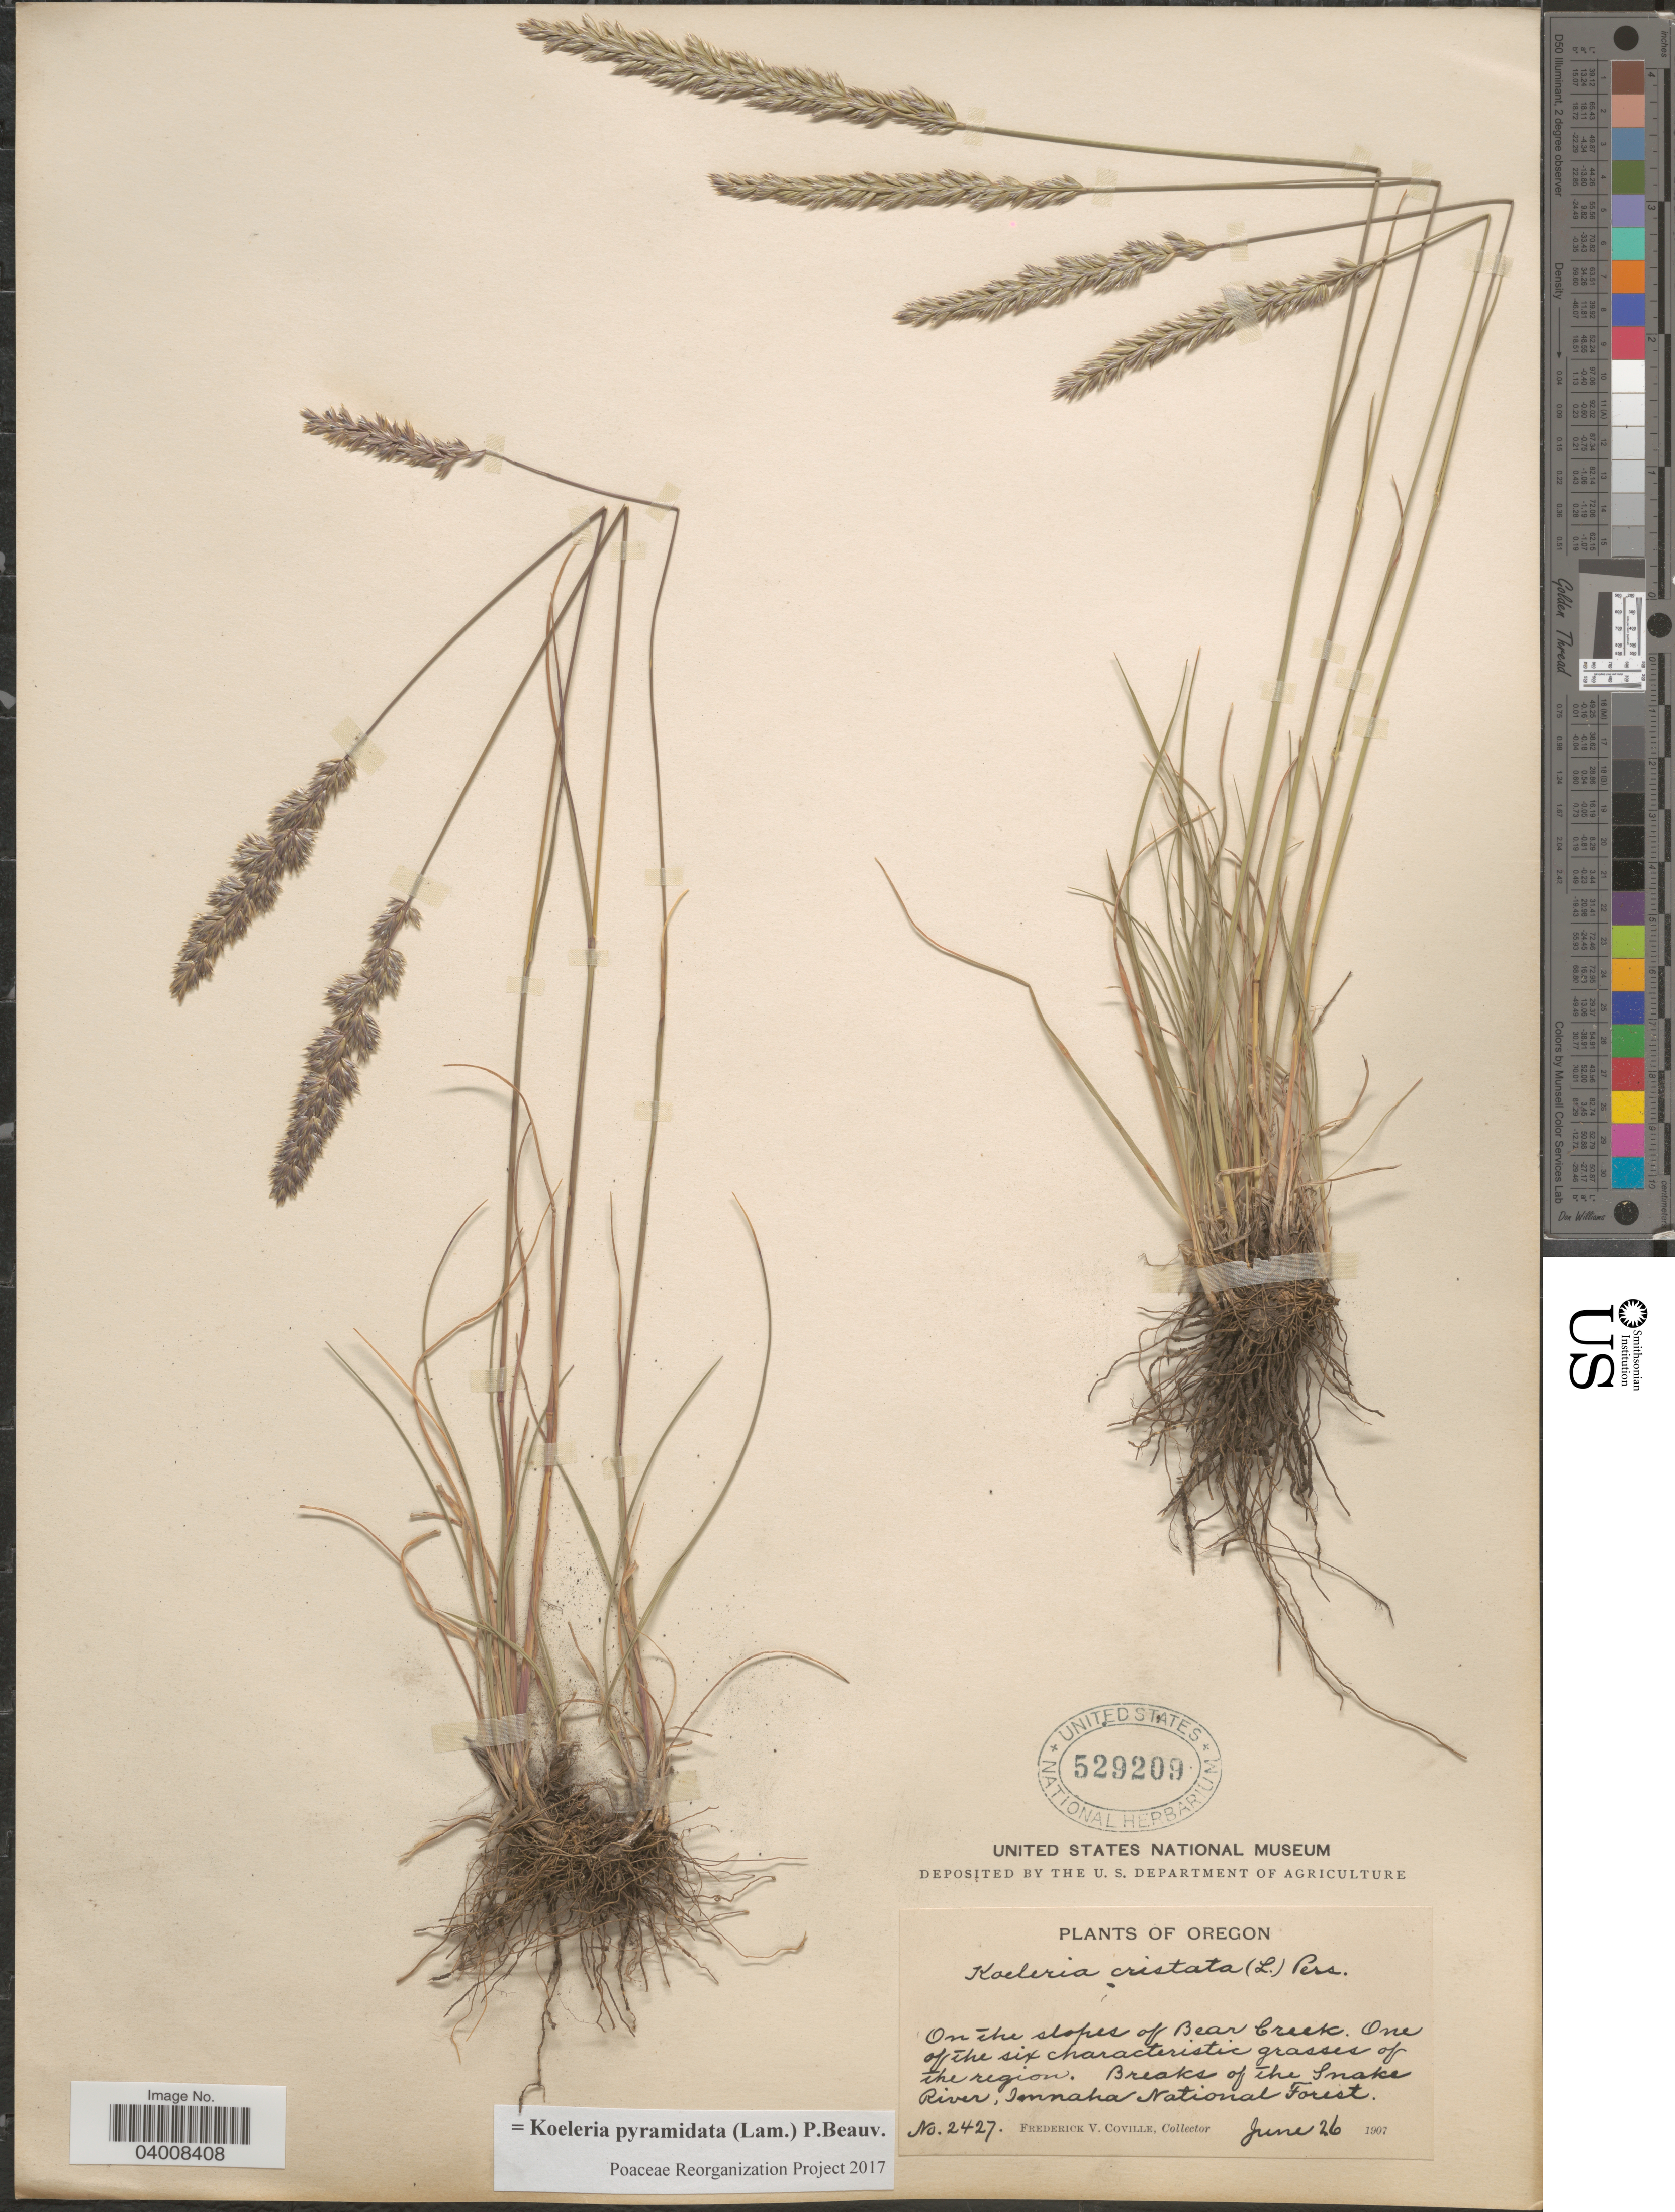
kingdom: Plantae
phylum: Tracheophyta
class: Liliopsida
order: Poales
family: Poaceae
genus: Koeleria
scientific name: Koeleria pyramidata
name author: (Lam.) P. Beauv.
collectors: F. V. Coville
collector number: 2427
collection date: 1907-06-26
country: United States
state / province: Oregon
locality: On the slopes of Bear Creek, One of the six characteristic grasses of the region. Breaks of The Snake River, Imnaha National Forest.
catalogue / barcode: US 529209